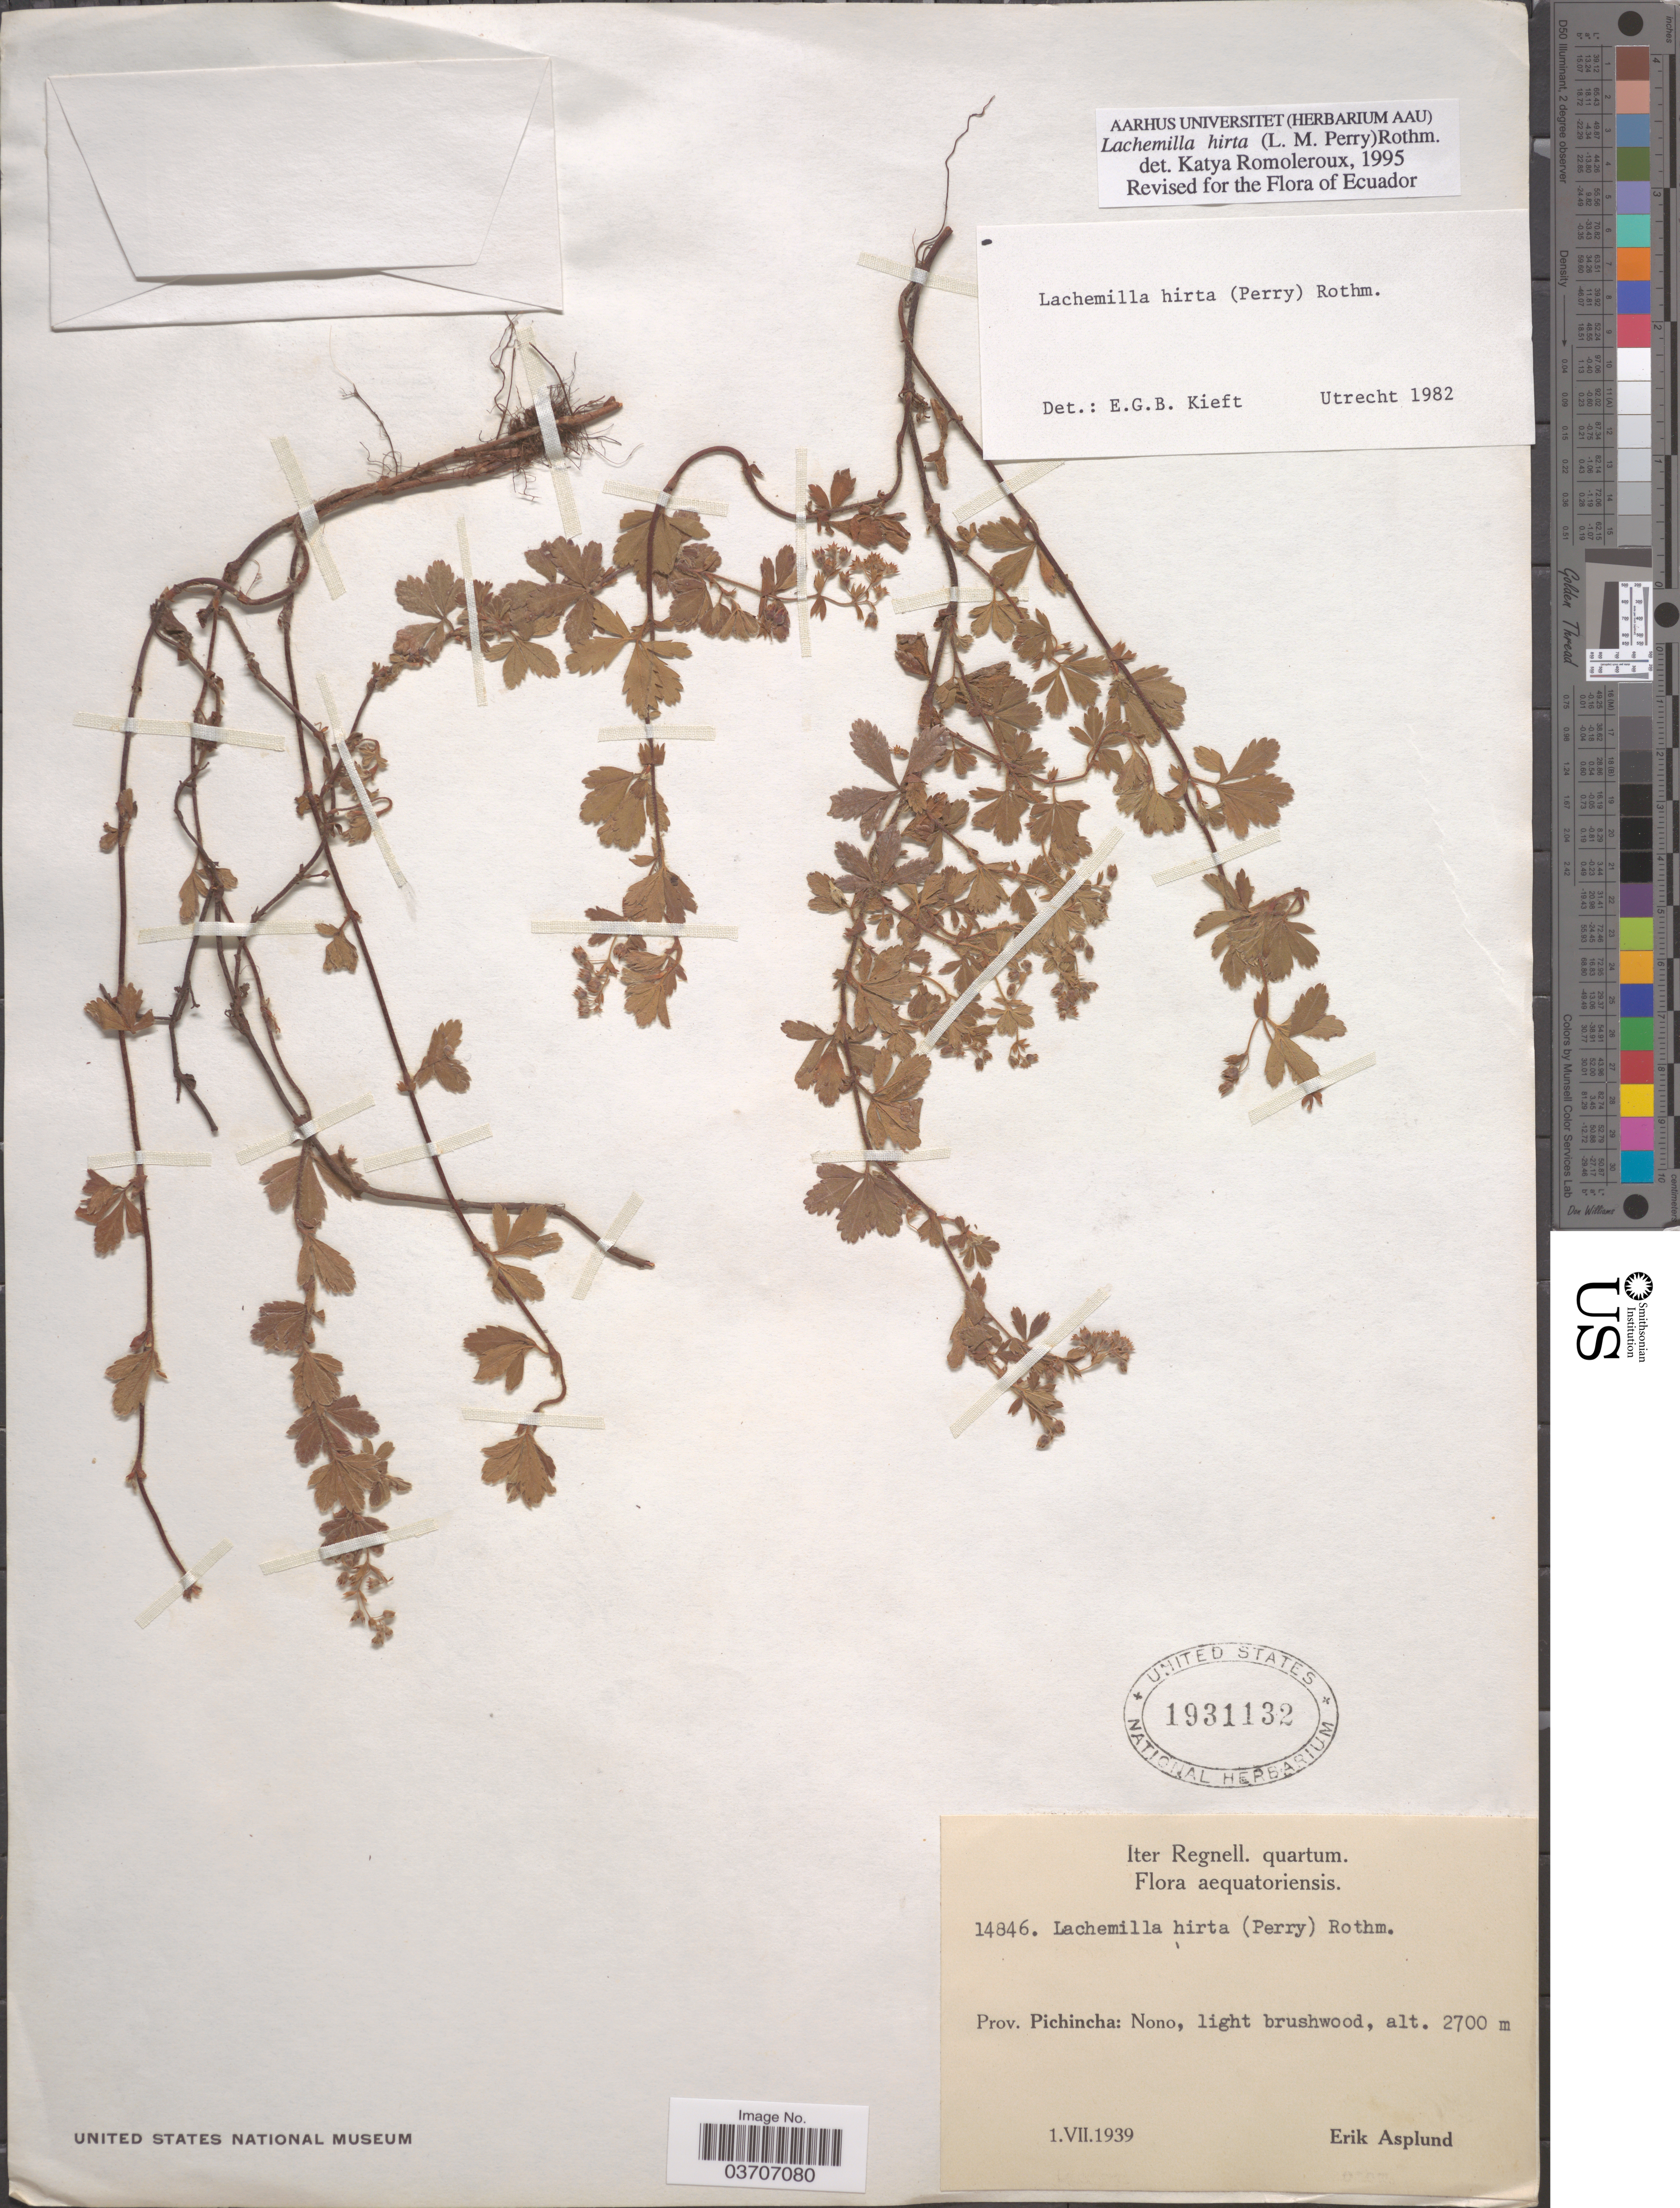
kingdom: Plantae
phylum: Tracheophyta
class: Magnoliopsida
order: Rosales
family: Rosaceae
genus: Lachemilla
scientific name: Lachemilla hirta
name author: (L.M. Perry) Rothm.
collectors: E. Asplund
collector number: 14846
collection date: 1939-07-01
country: Ecuador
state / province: Pichincha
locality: Regnell. quartum. Nono.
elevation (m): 2700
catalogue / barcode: US 1931132